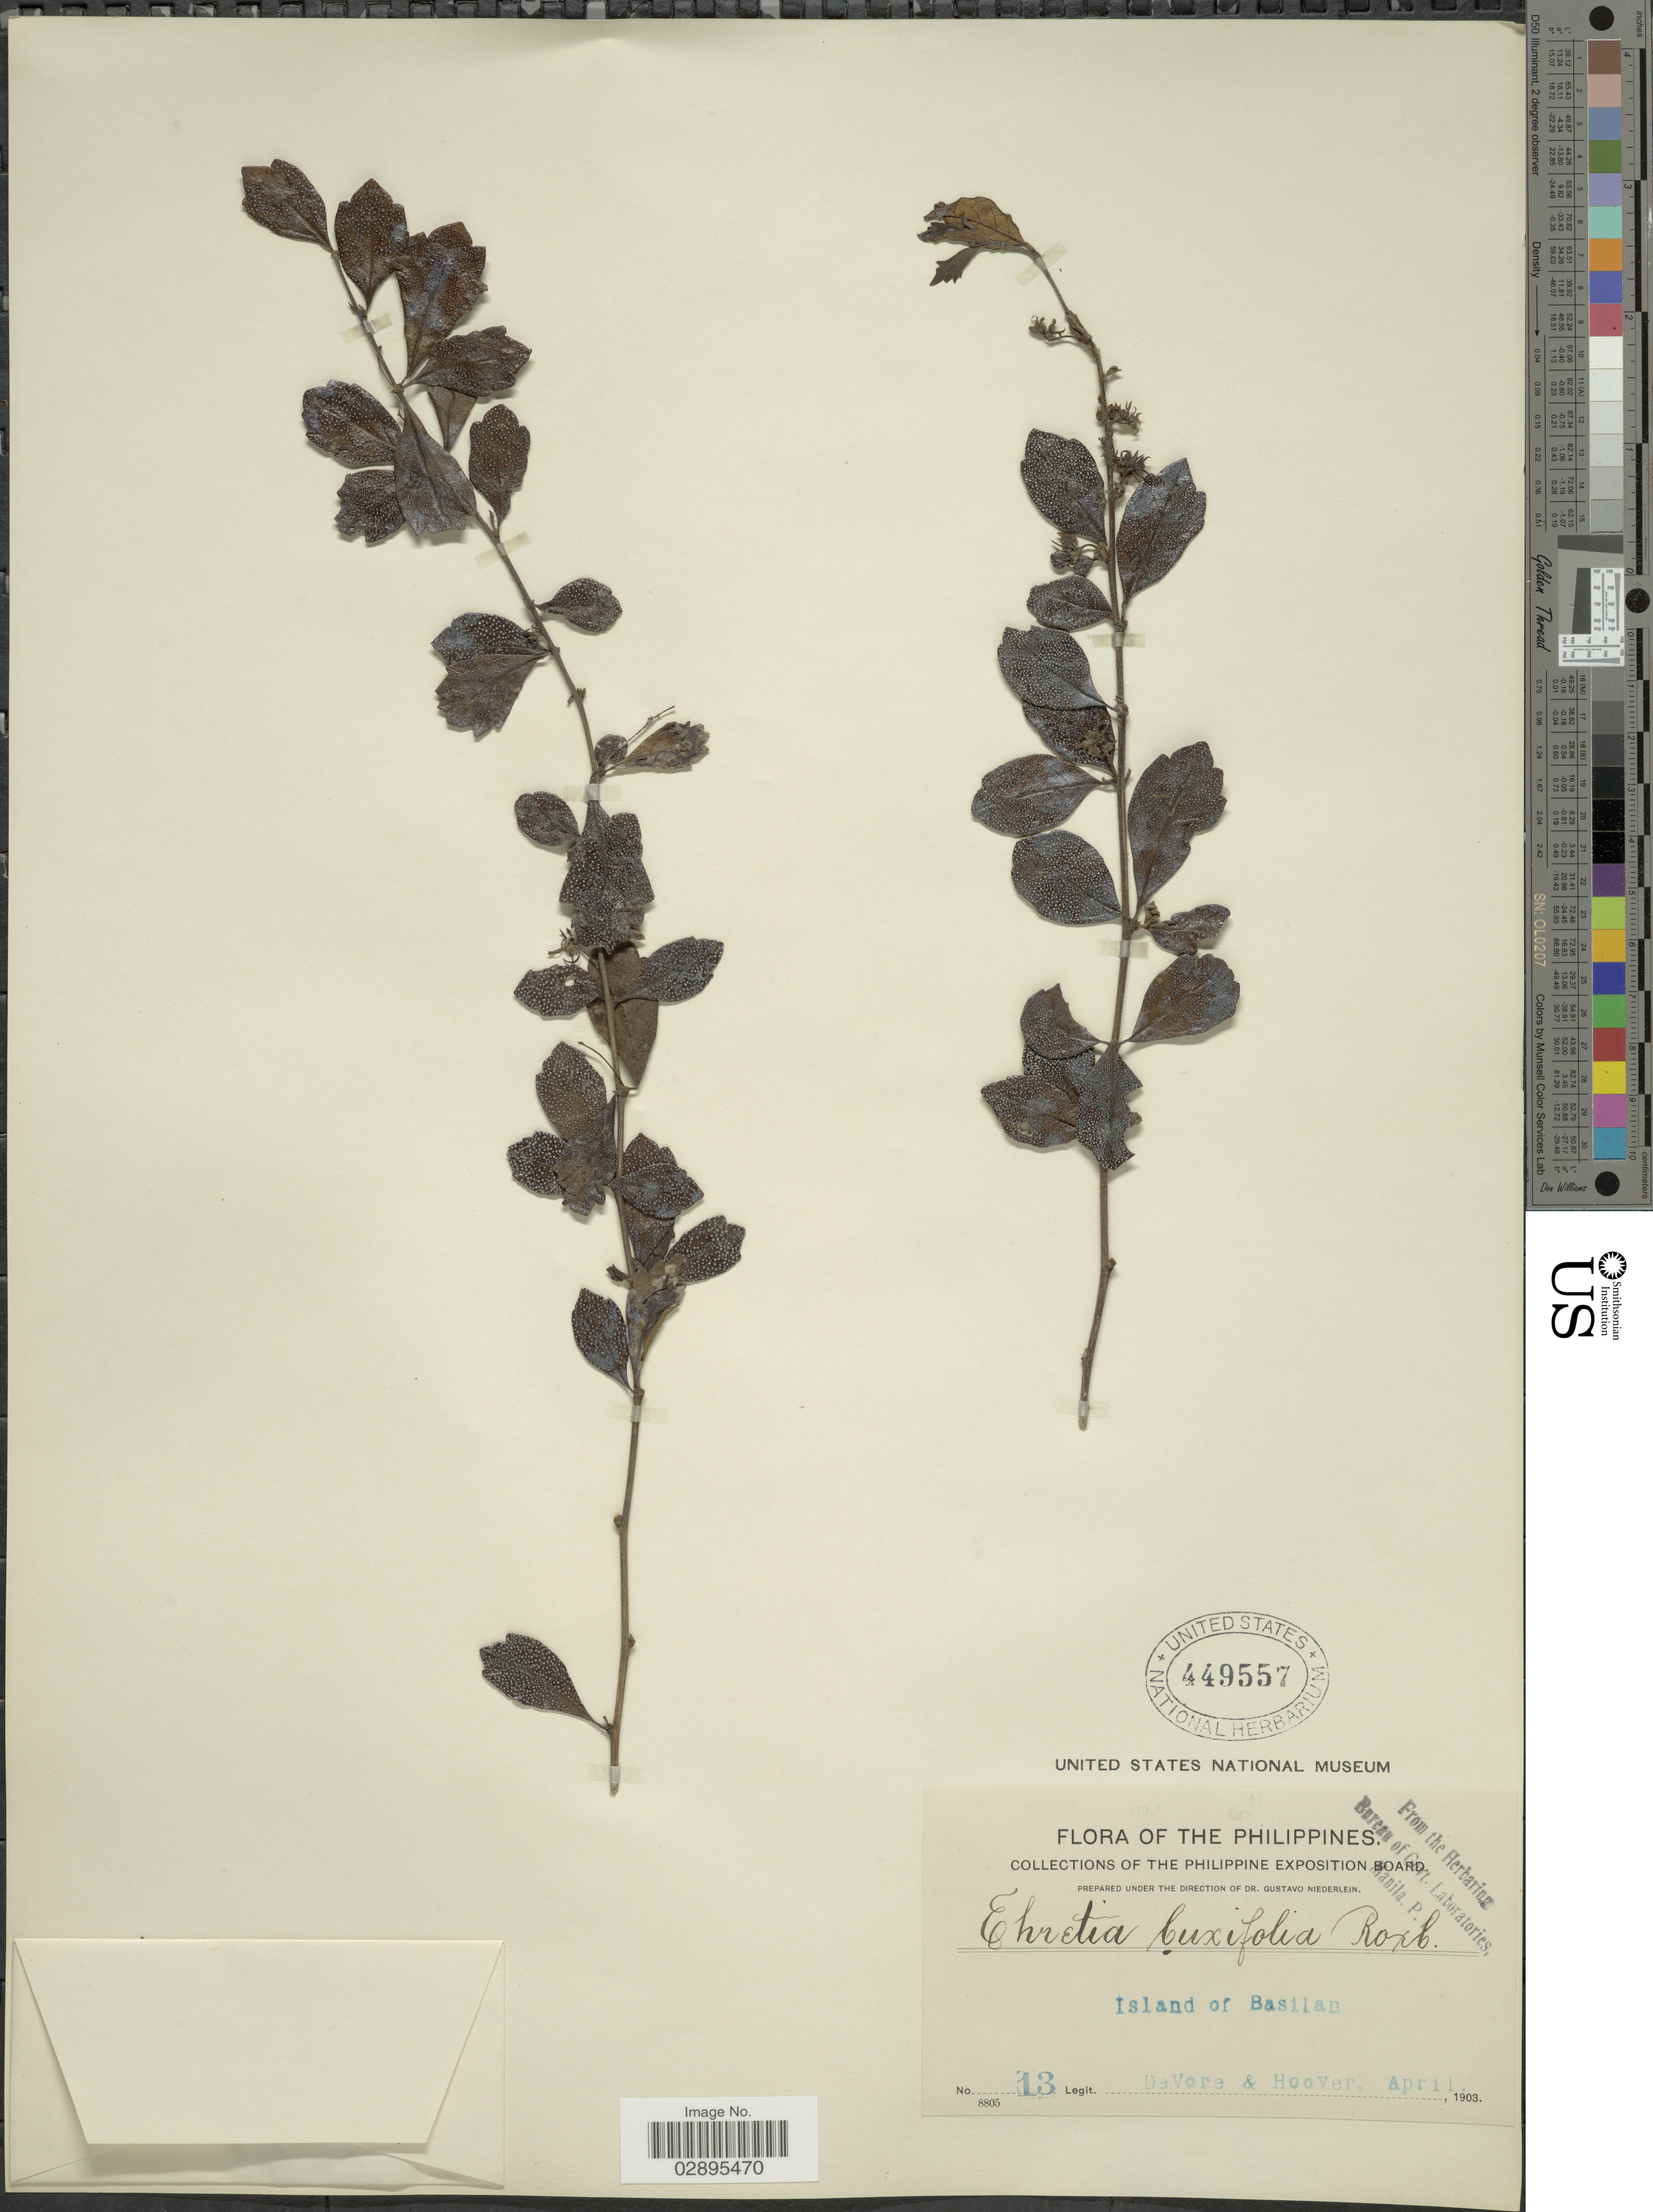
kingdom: Plantae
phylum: Tracheophyta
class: Magnoliopsida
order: Boraginales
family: Ehretiaceae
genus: Ehretia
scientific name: Ehretia microphylla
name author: Lam.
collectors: B. F. DeVore & -- Hoover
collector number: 13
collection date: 1903-04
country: Philippines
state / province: Muslim Mindanao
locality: Island of Basilan.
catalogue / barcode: US 449557